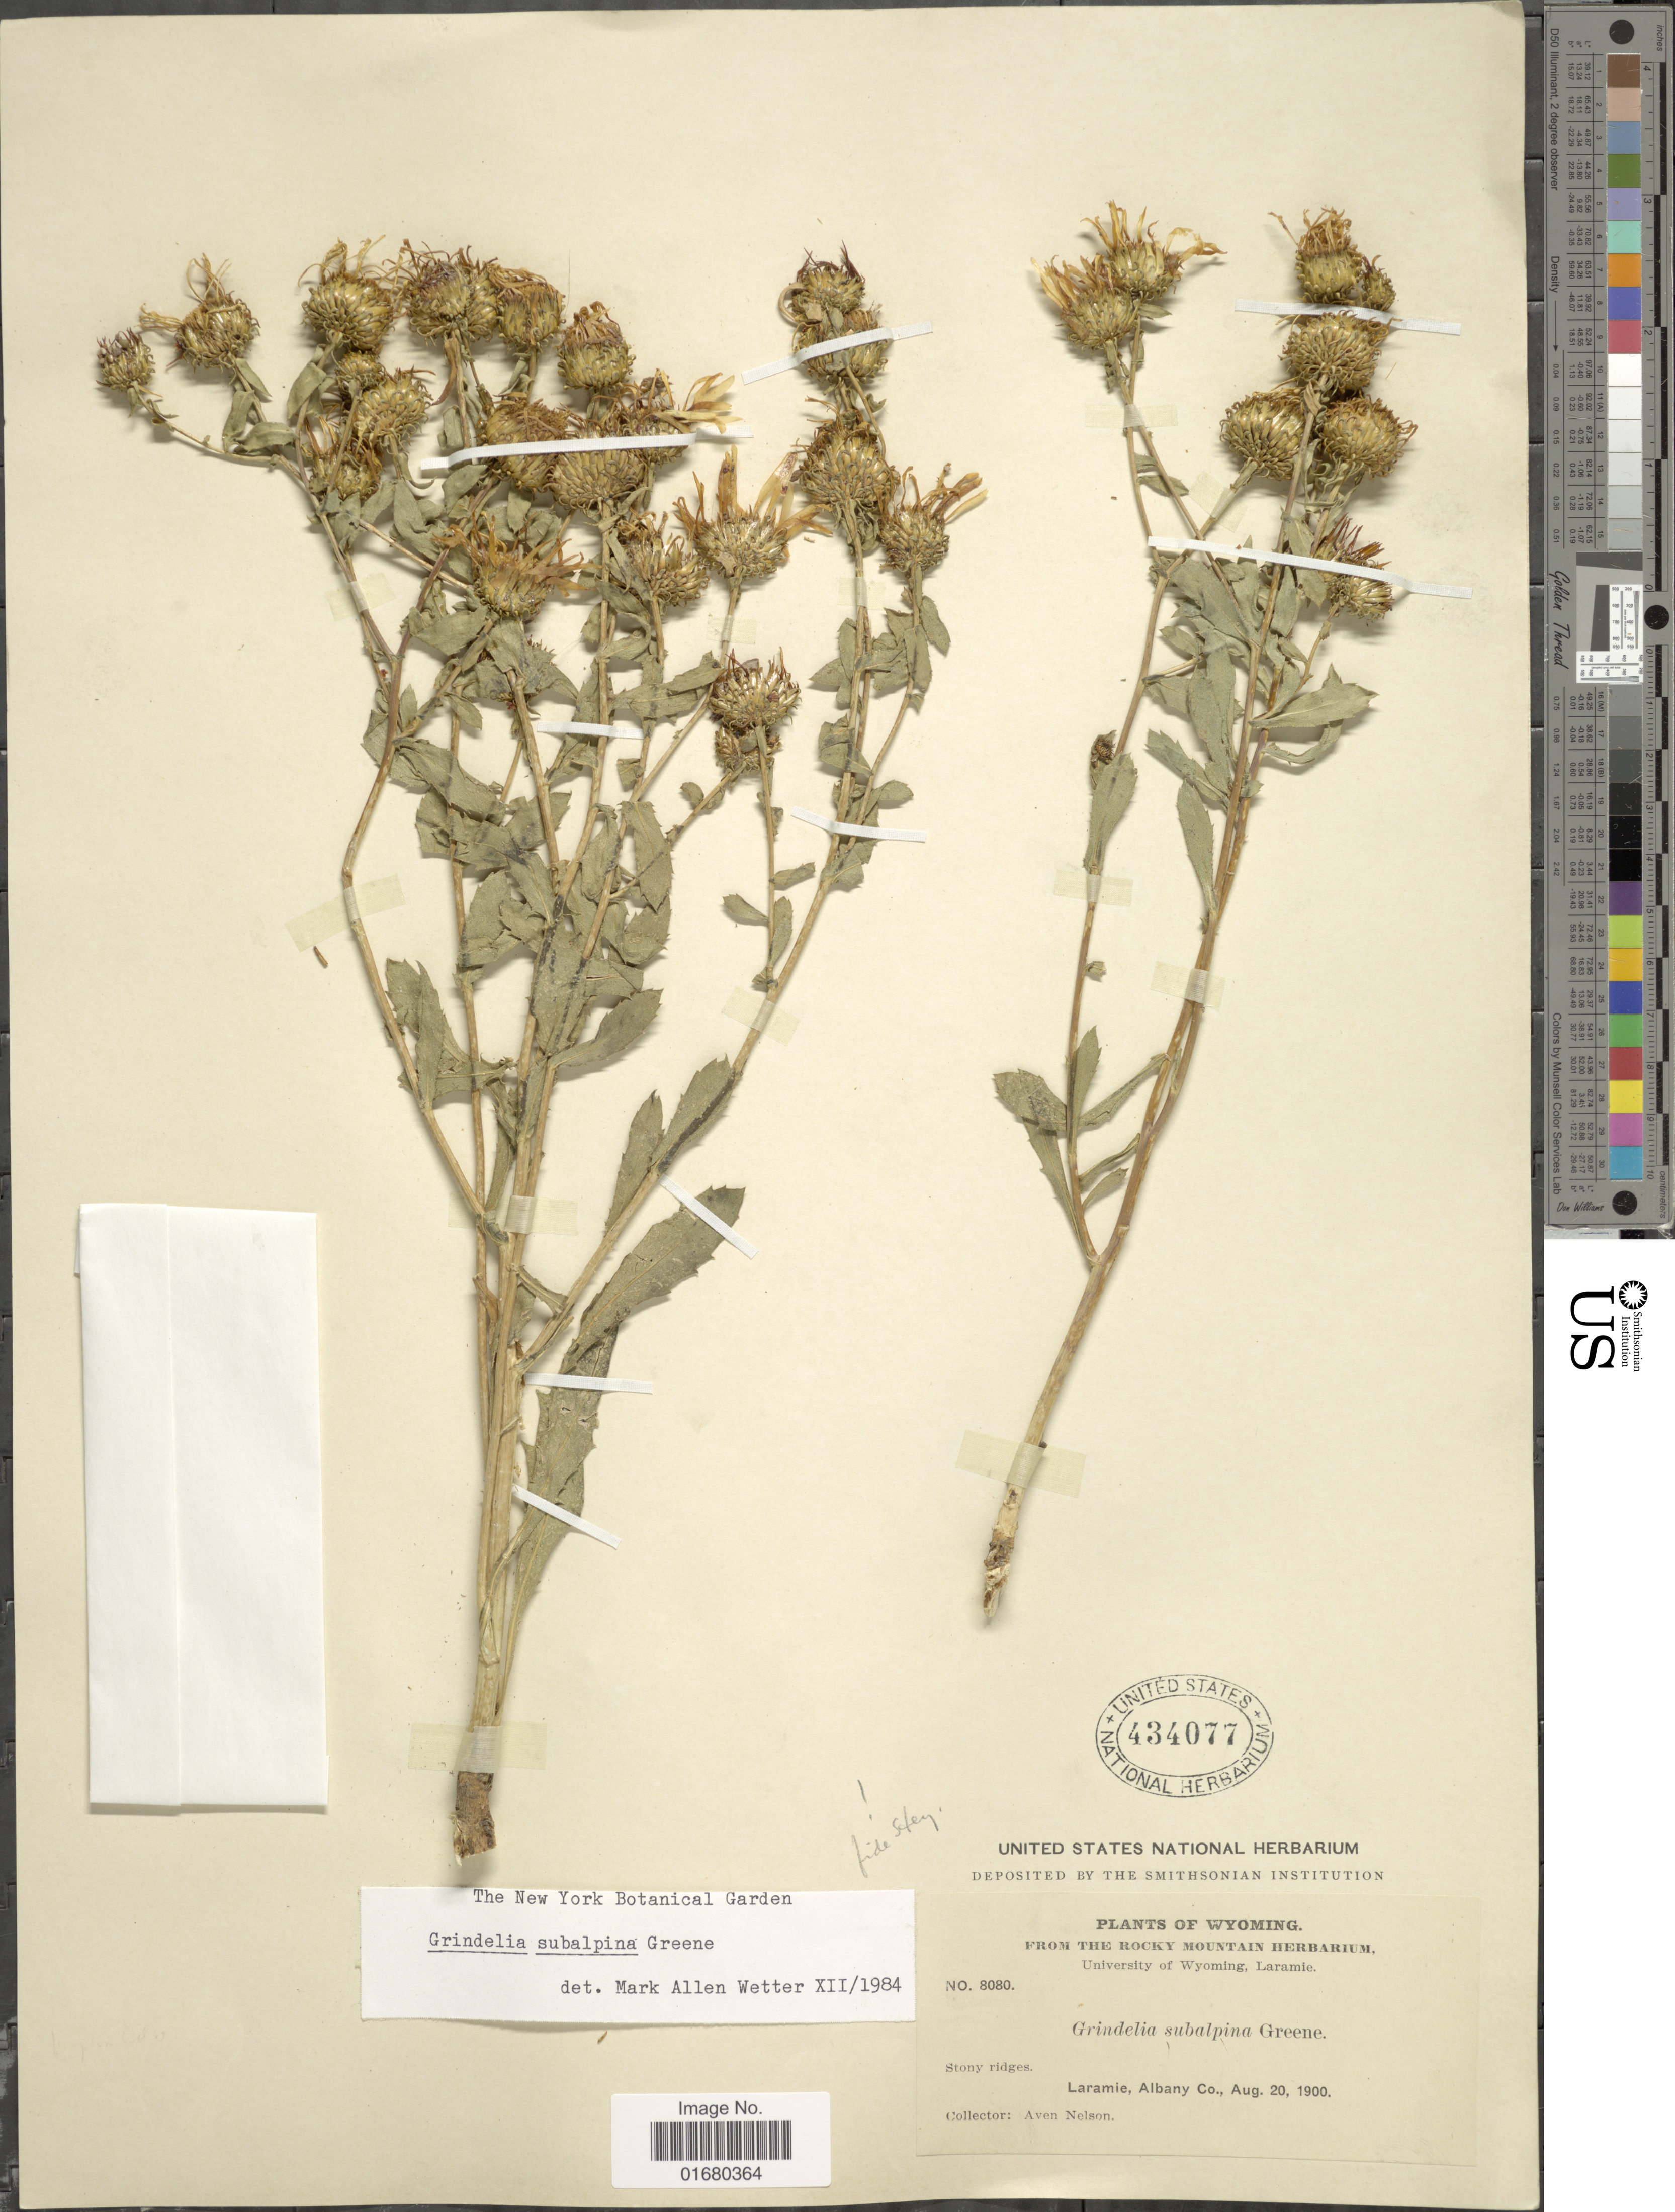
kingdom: Plantae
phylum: Tracheophyta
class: Magnoliopsida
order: Asterales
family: Asteraceae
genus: Grindelia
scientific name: Grindelia subalpina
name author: S.W. Greene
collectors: A. Nelson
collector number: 8080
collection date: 1900-08-20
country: United States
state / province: Wyoming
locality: Stony ridges, Laramie, Albany Co.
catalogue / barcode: US 434077